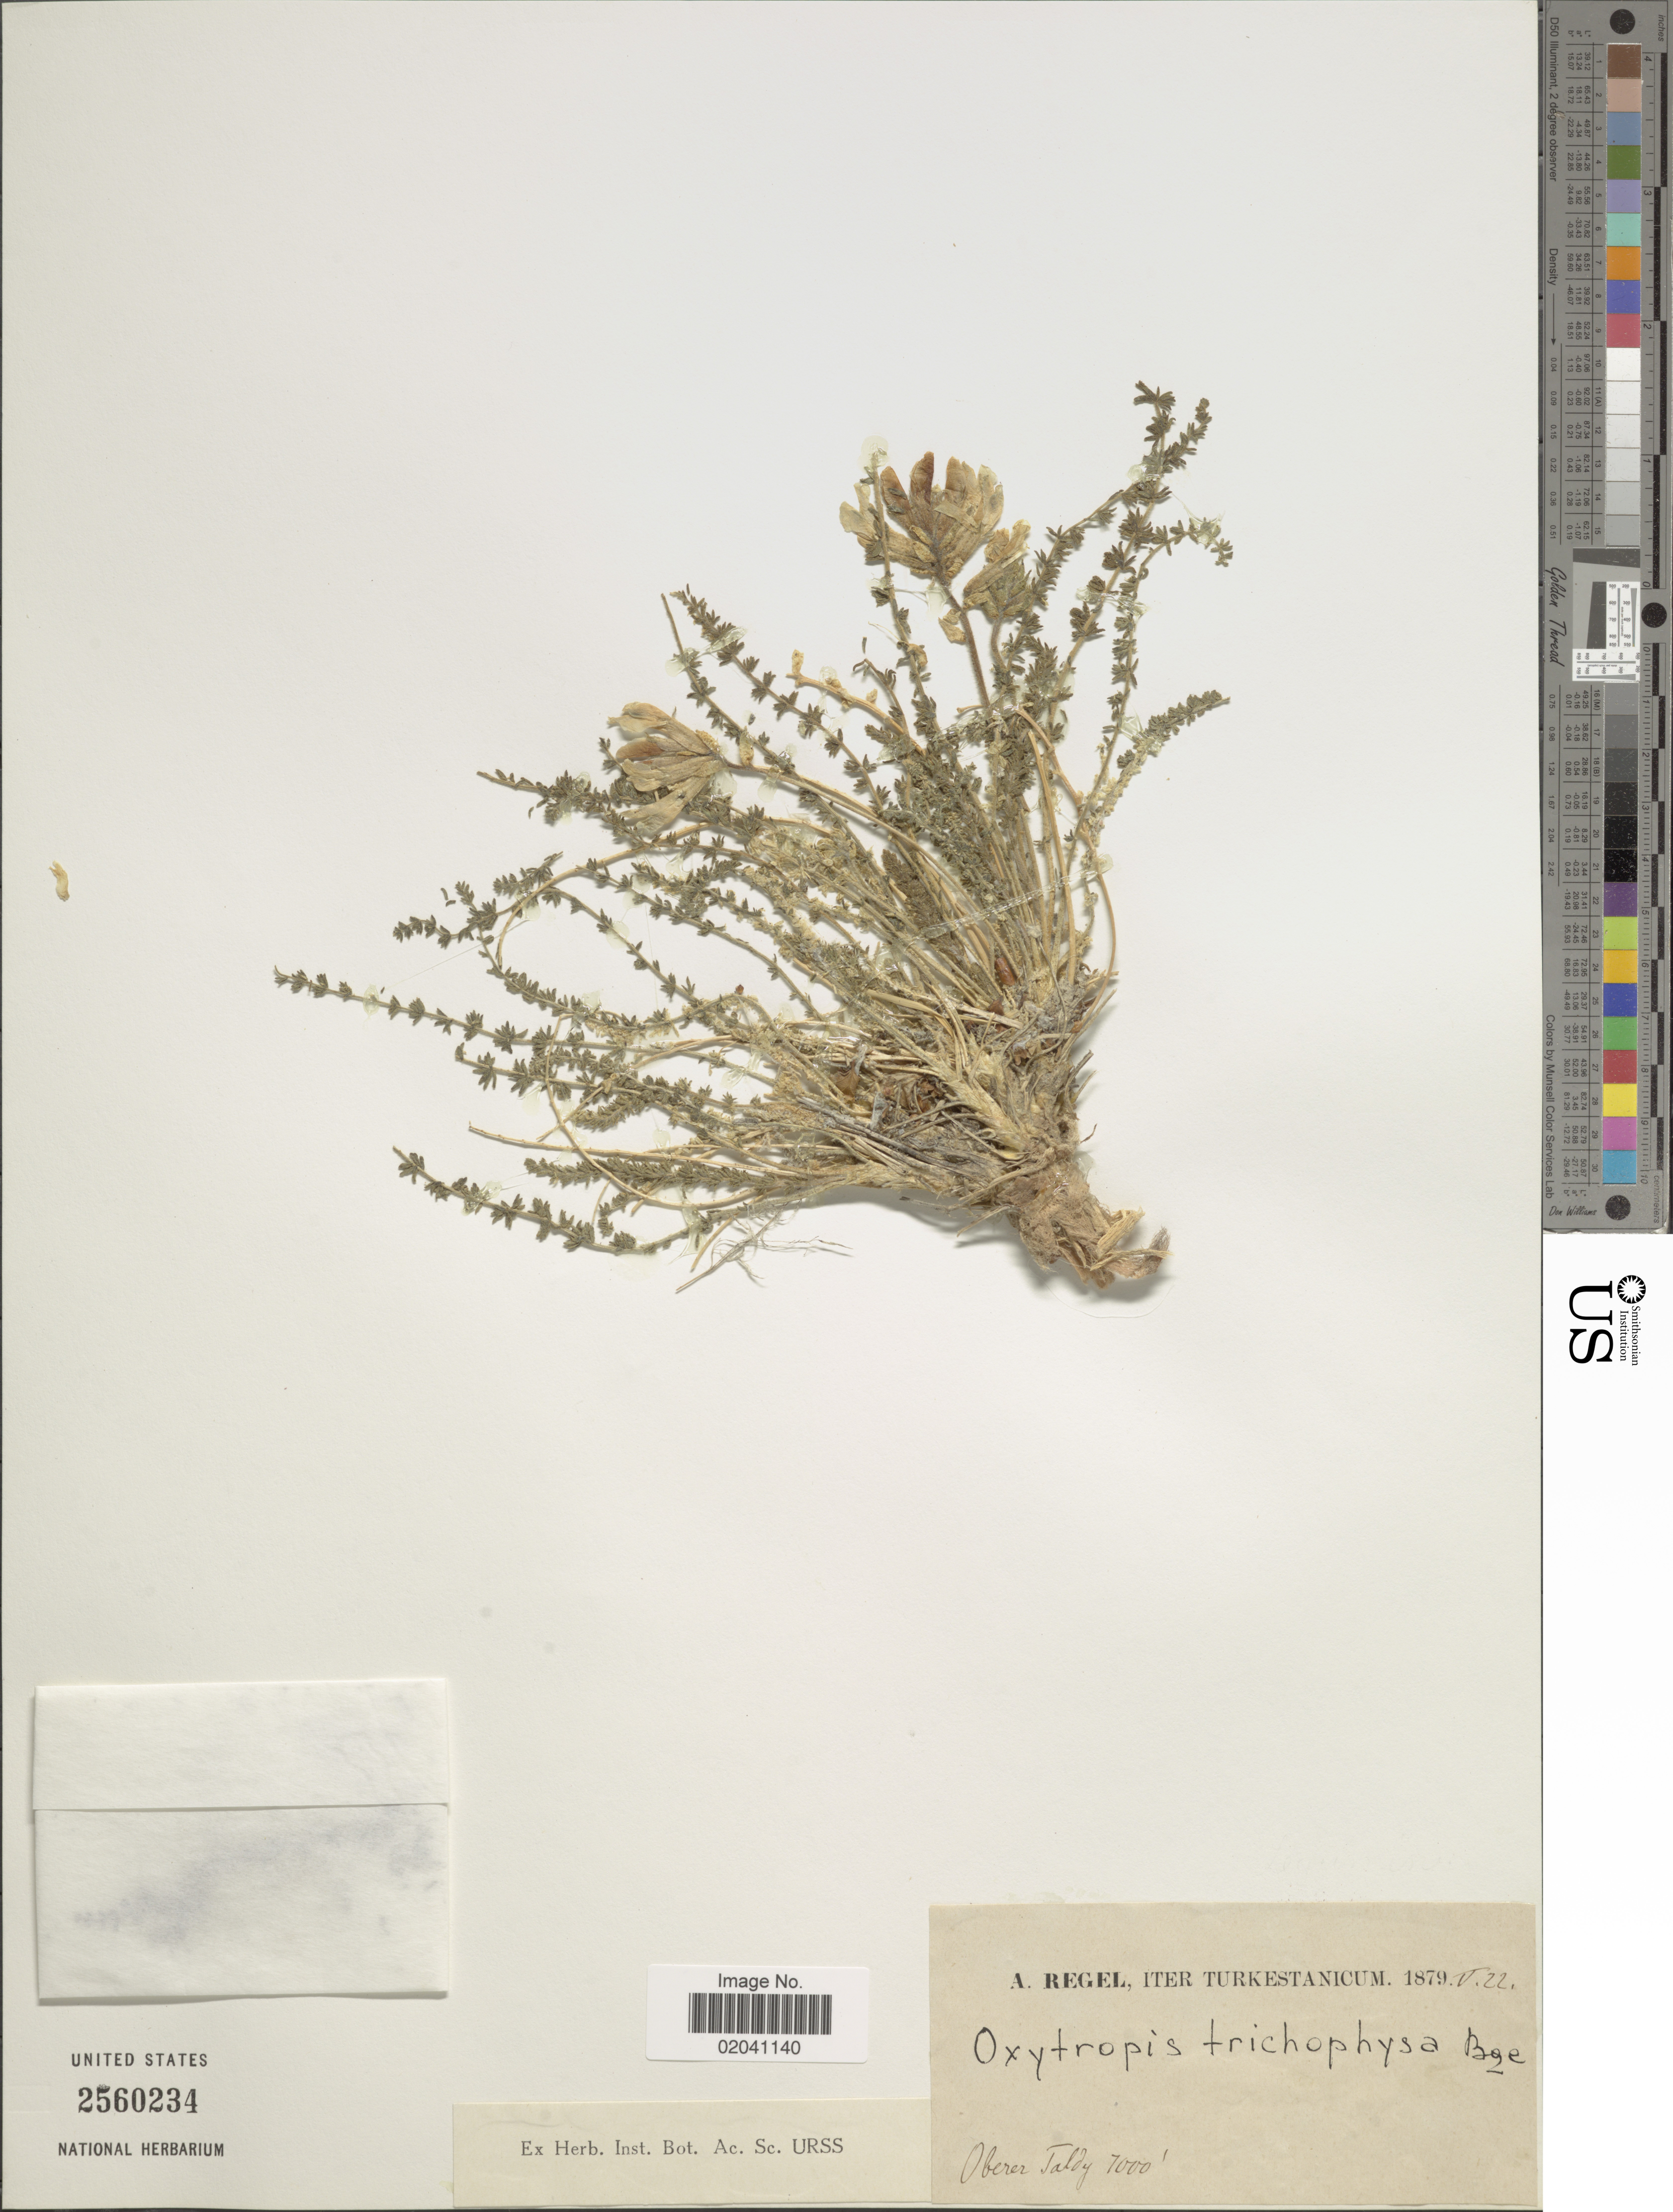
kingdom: Plantae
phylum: Tracheophyta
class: Magnoliopsida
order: Fabales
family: Fabaceae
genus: Oxytropis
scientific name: Oxytropis trichophysa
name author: Bunge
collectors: A. Regel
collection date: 1879-05-22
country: Kazakhstan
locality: Iter Turkestanicum. Oberer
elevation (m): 2134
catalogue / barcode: US 2560234